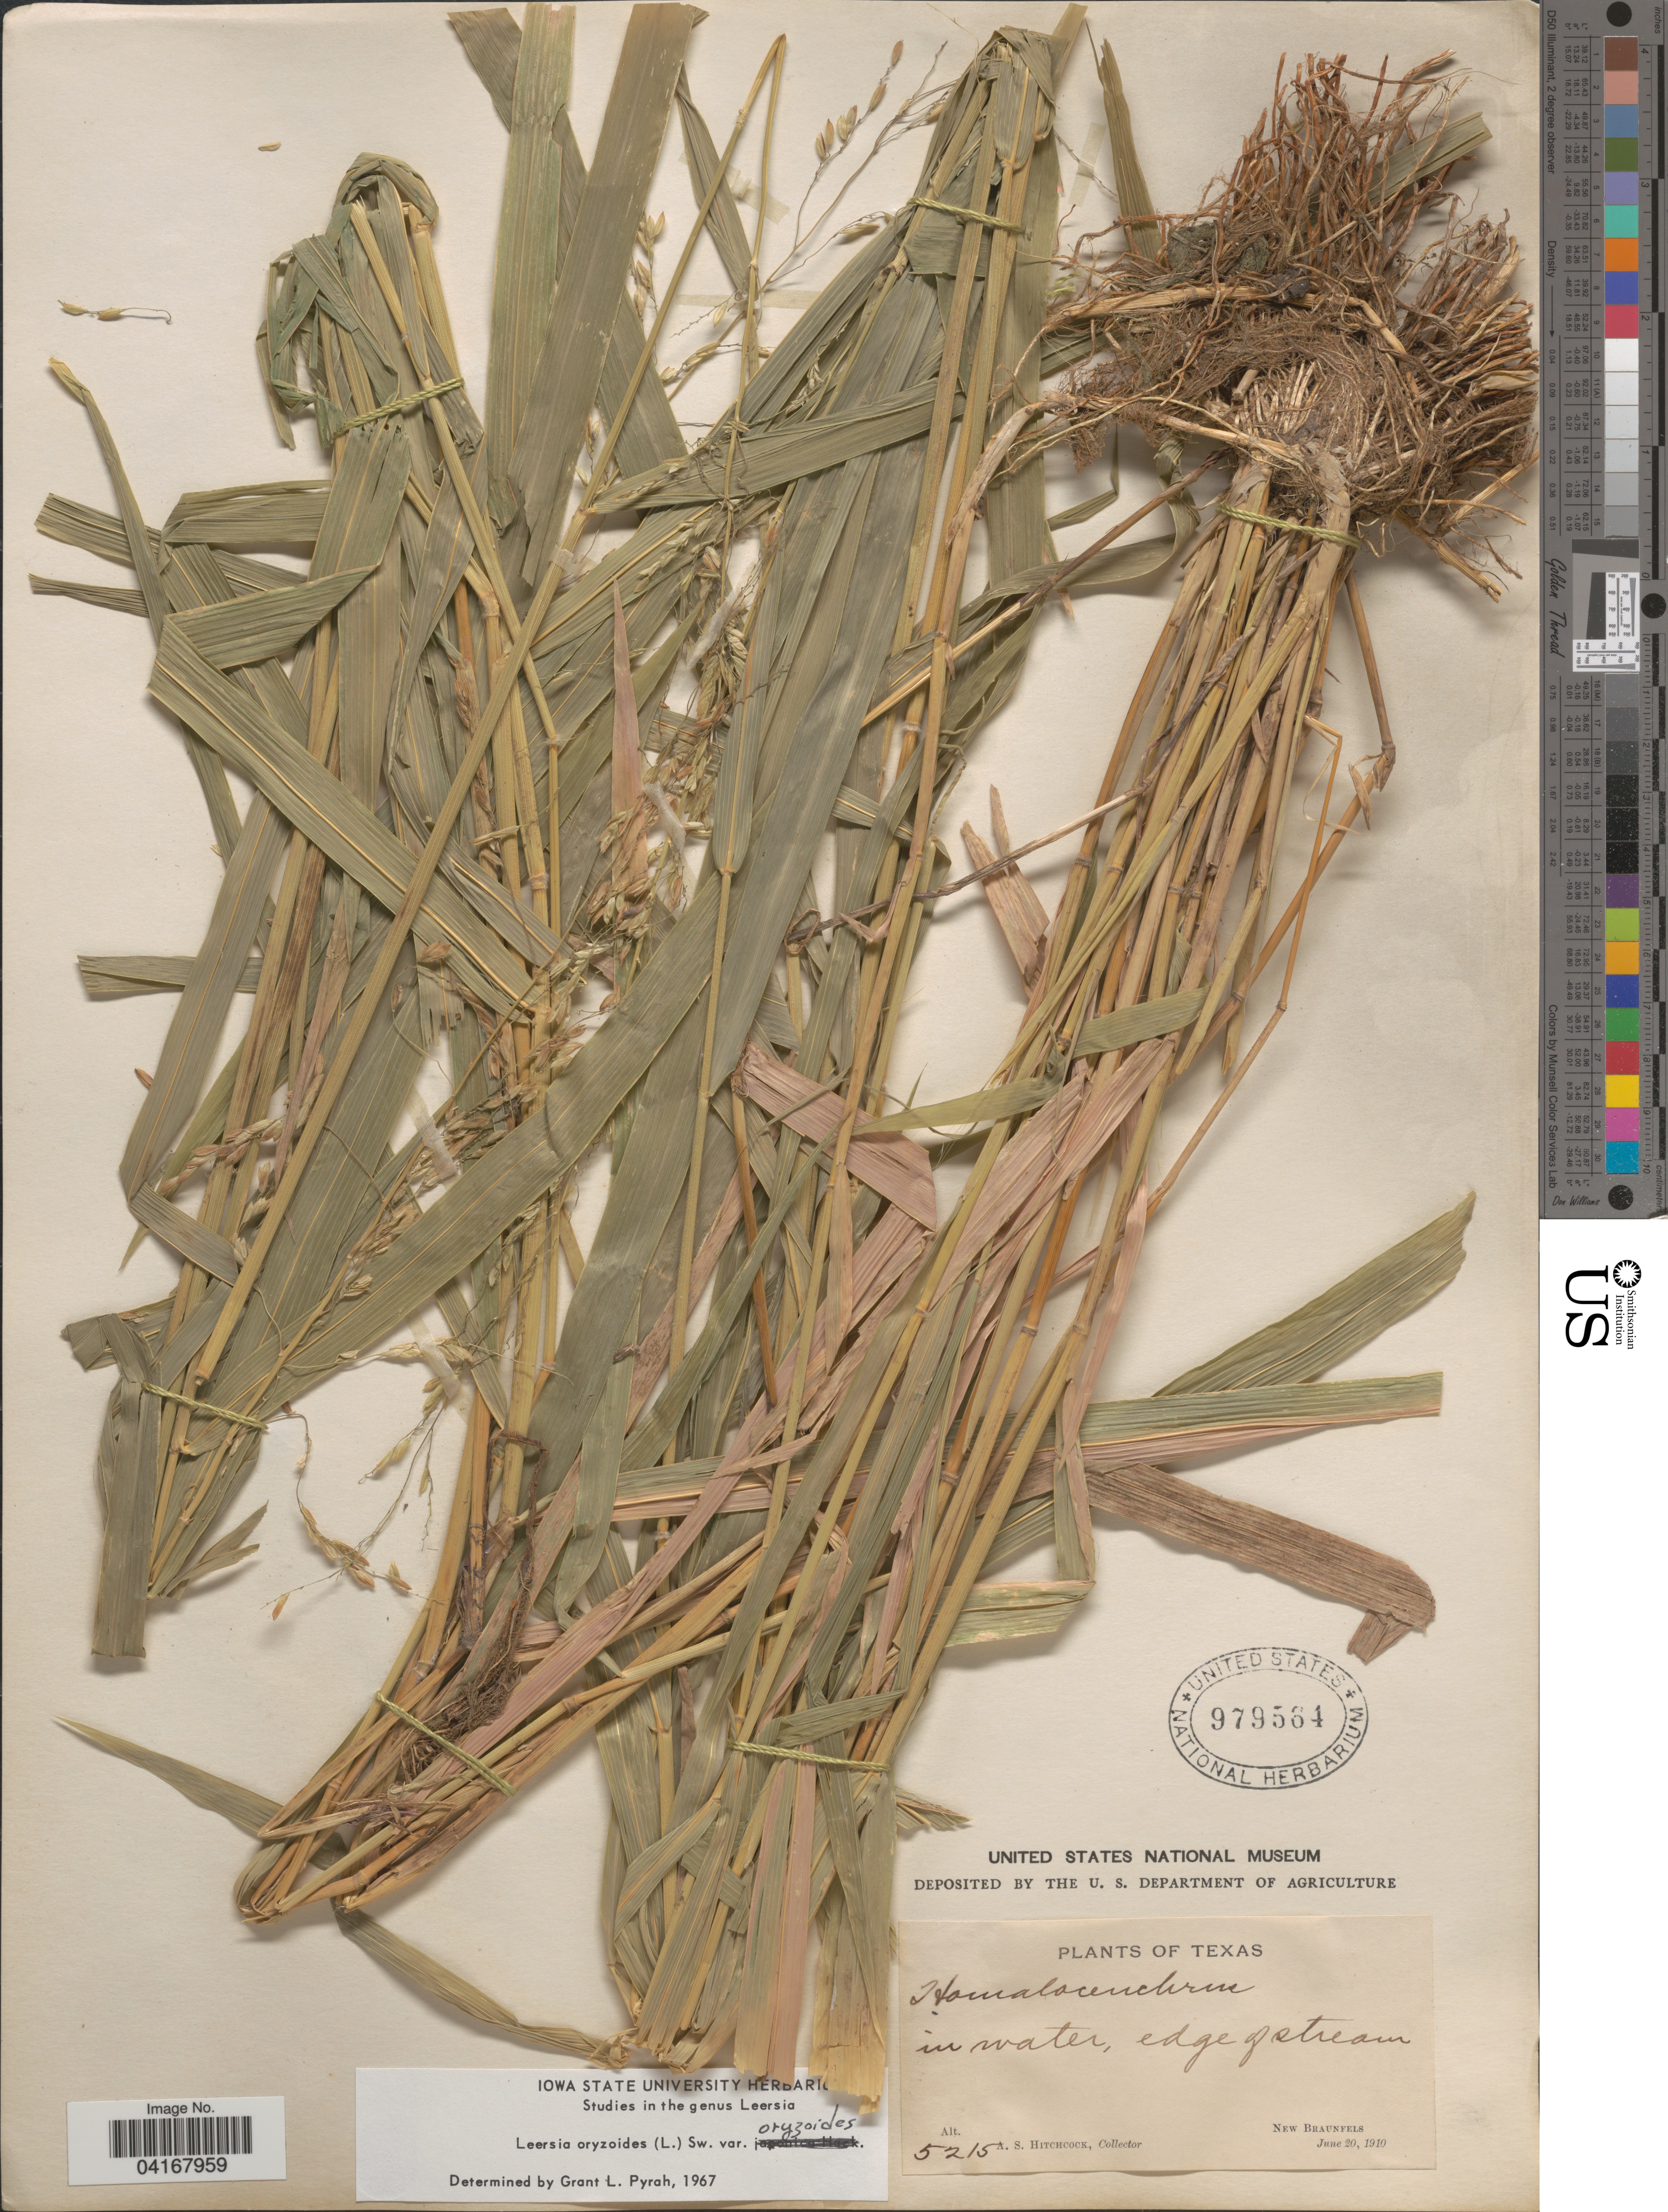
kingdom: Plantae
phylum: Tracheophyta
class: Liliopsida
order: Poales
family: Poaceae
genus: Leersia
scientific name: Leersia oryzoides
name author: (L.) Sw.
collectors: A. S. Hitchcock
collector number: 5215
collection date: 1910-06-20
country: United States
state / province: Texas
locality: New Braunfels.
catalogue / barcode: US 979564